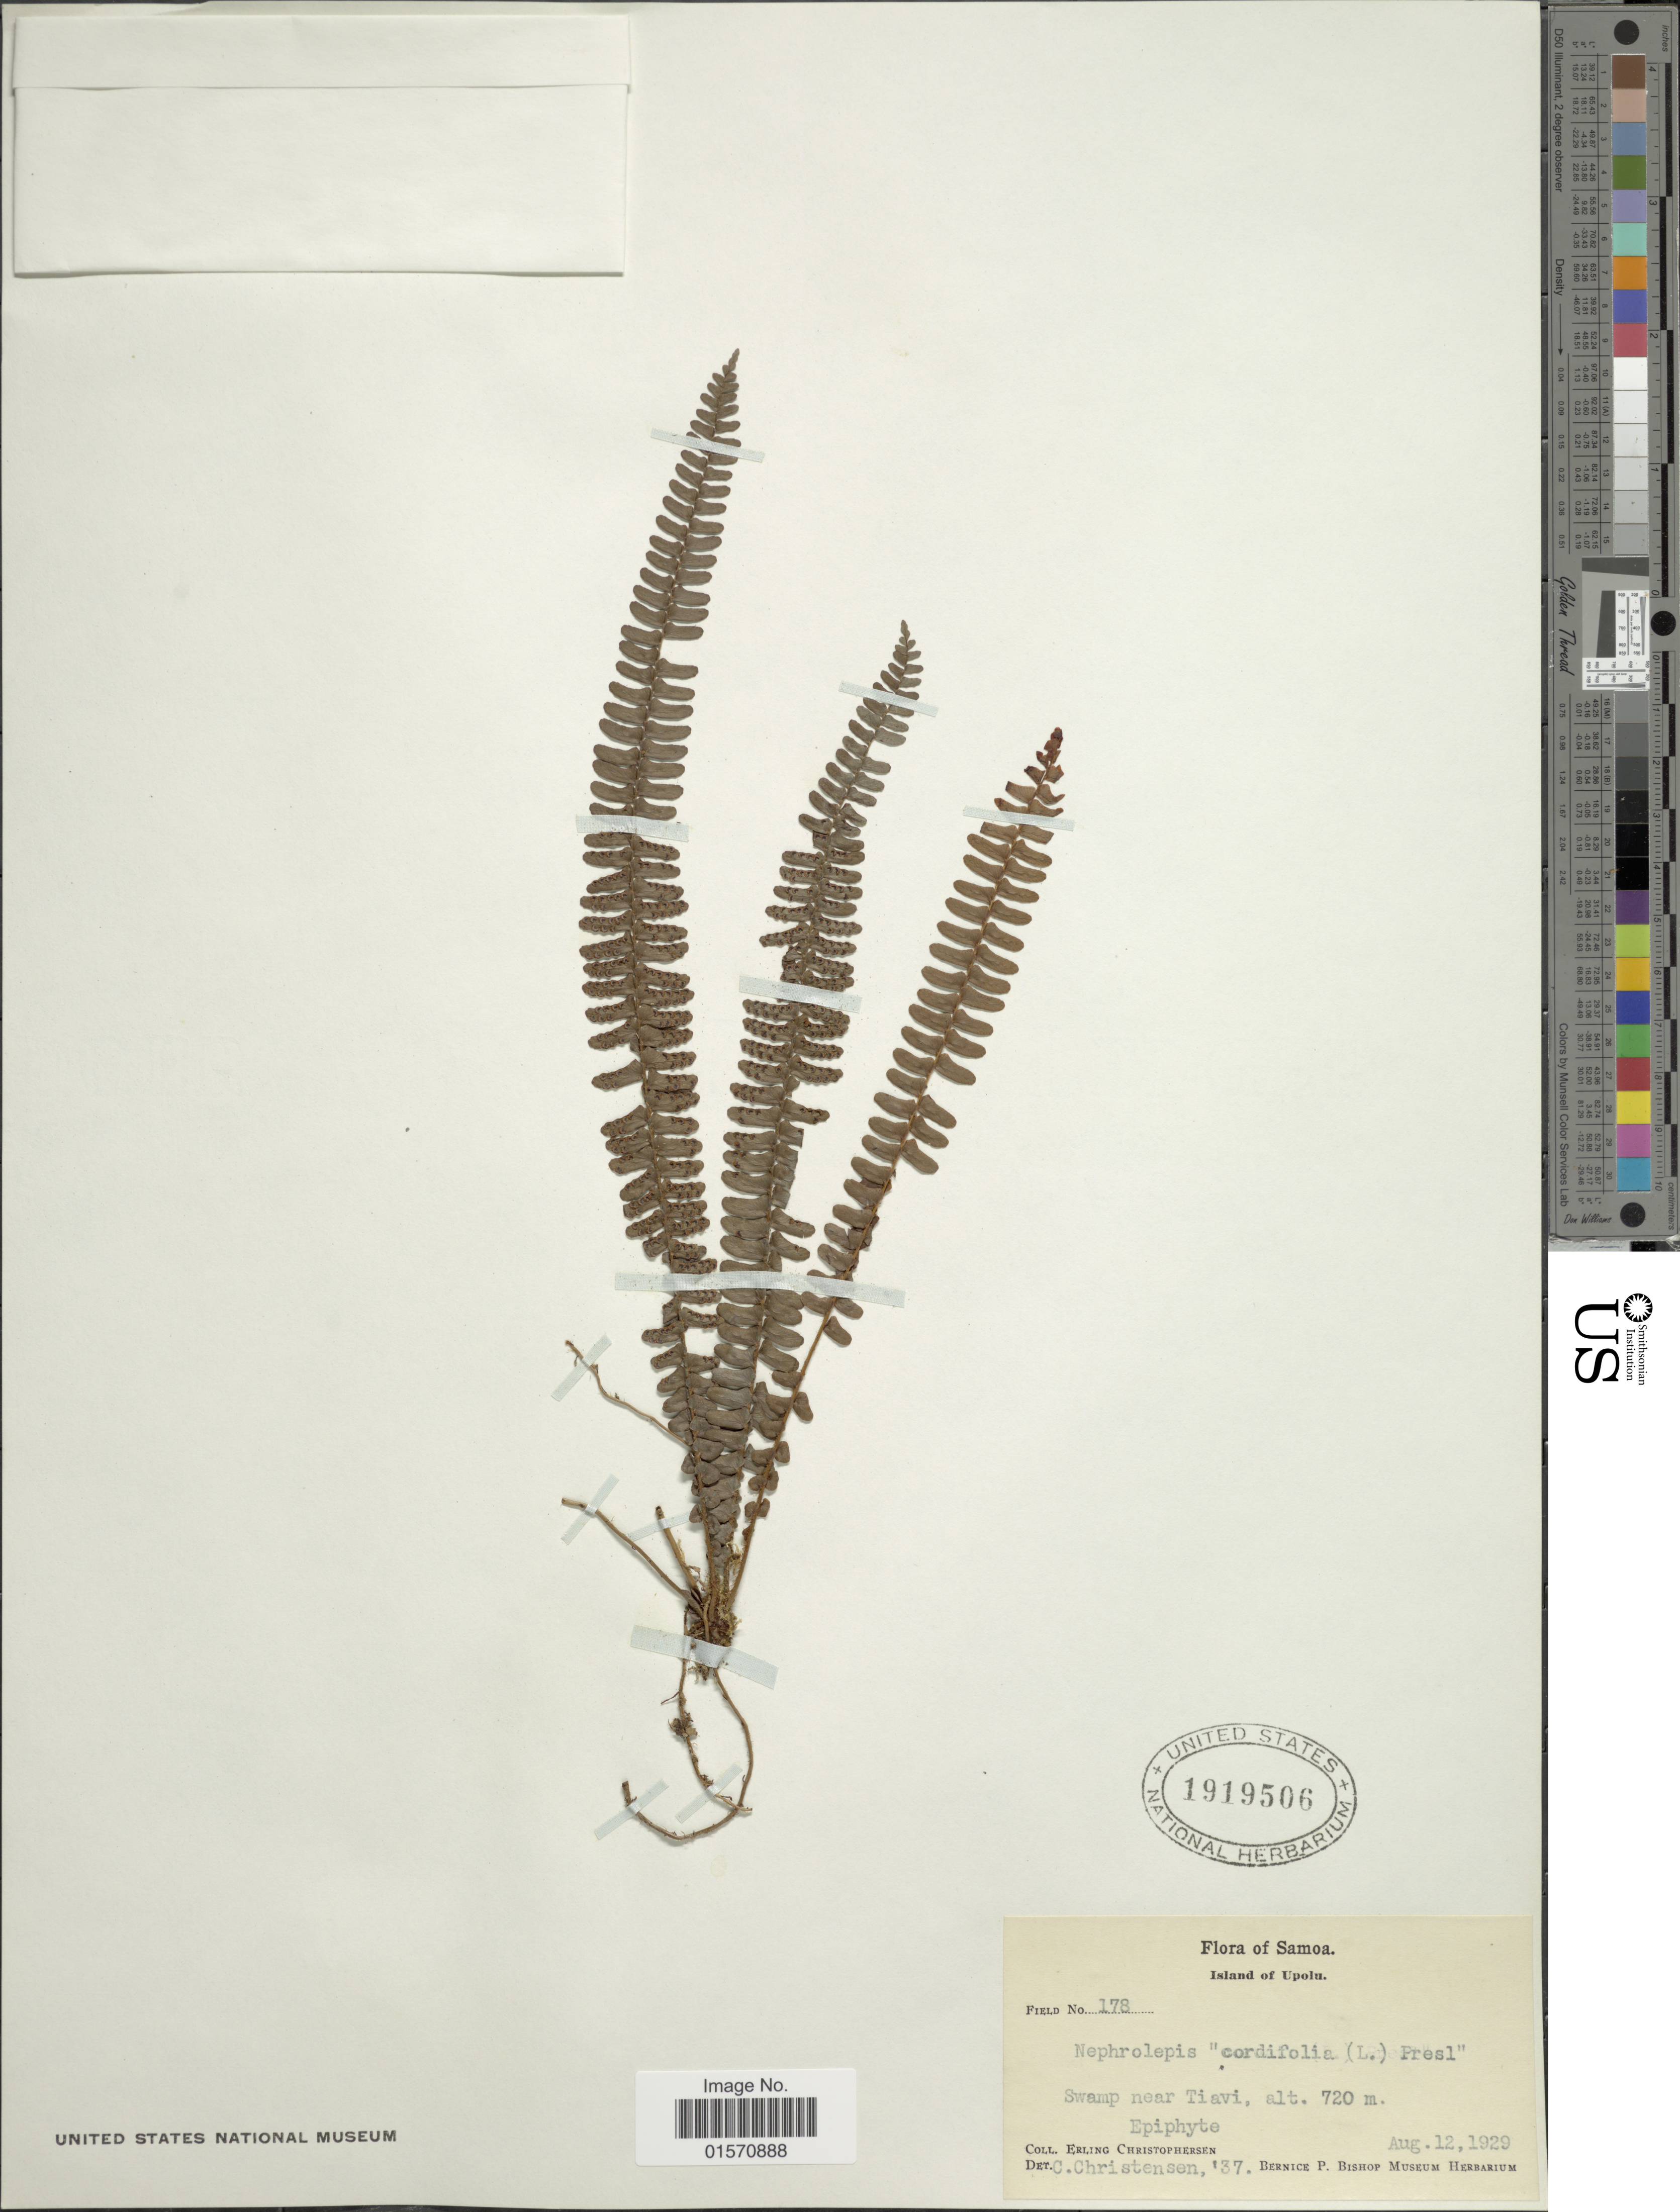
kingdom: Plantae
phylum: Tracheophyta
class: Polypodiopsida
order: Polypodiales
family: Nephrolepidaceae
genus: Nephrolepis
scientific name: Nephrolepis cordifolia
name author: (L.) C. Presl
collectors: E. Christophersen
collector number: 178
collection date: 1929-08-12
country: Samoa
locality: Island of Upolu. Swamp near Tiavi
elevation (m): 720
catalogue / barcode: US 1919506